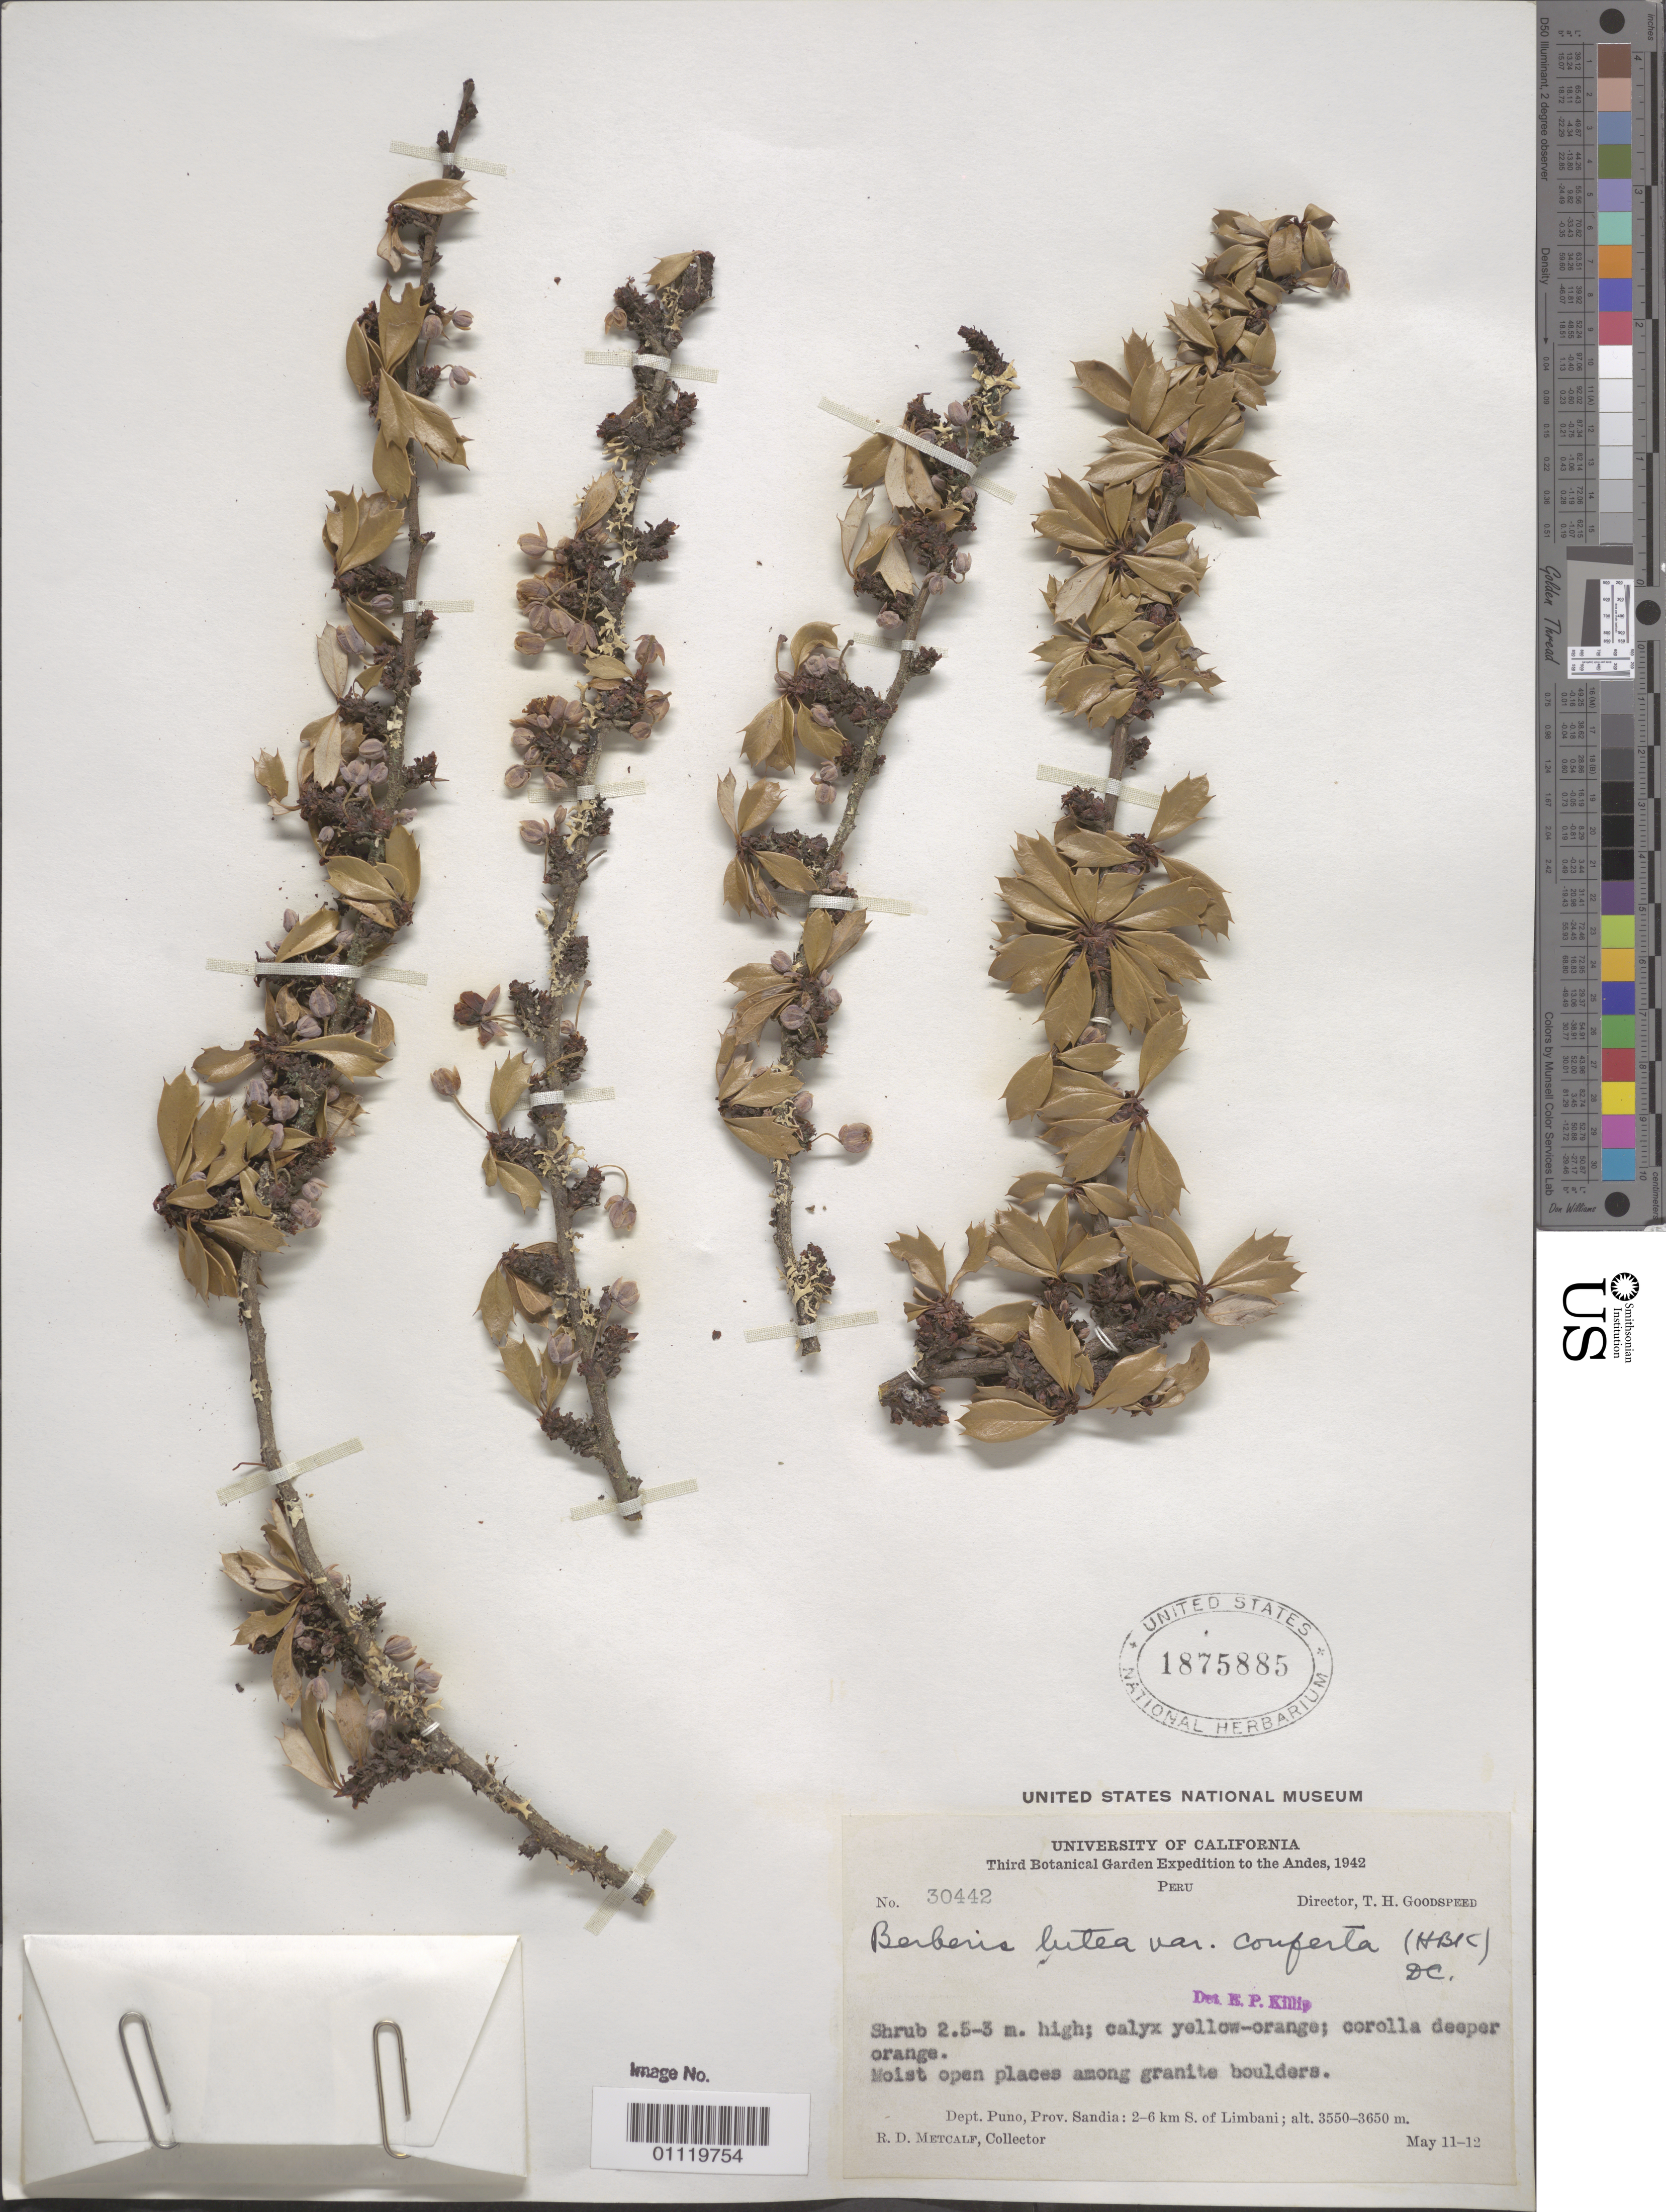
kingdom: Plantae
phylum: Tracheophyta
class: Magnoliopsida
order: Ranunculales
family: Berberidaceae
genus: Berberis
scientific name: Berberis lutea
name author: Ruiz & Pav.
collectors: R. D. Metcalf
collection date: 1942-05-11/1942-05-12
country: Peru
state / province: Puno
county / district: Sandia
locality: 2-6 km south of Limbani. Moist open places among granite boulders.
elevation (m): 3550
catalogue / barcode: US 1875885